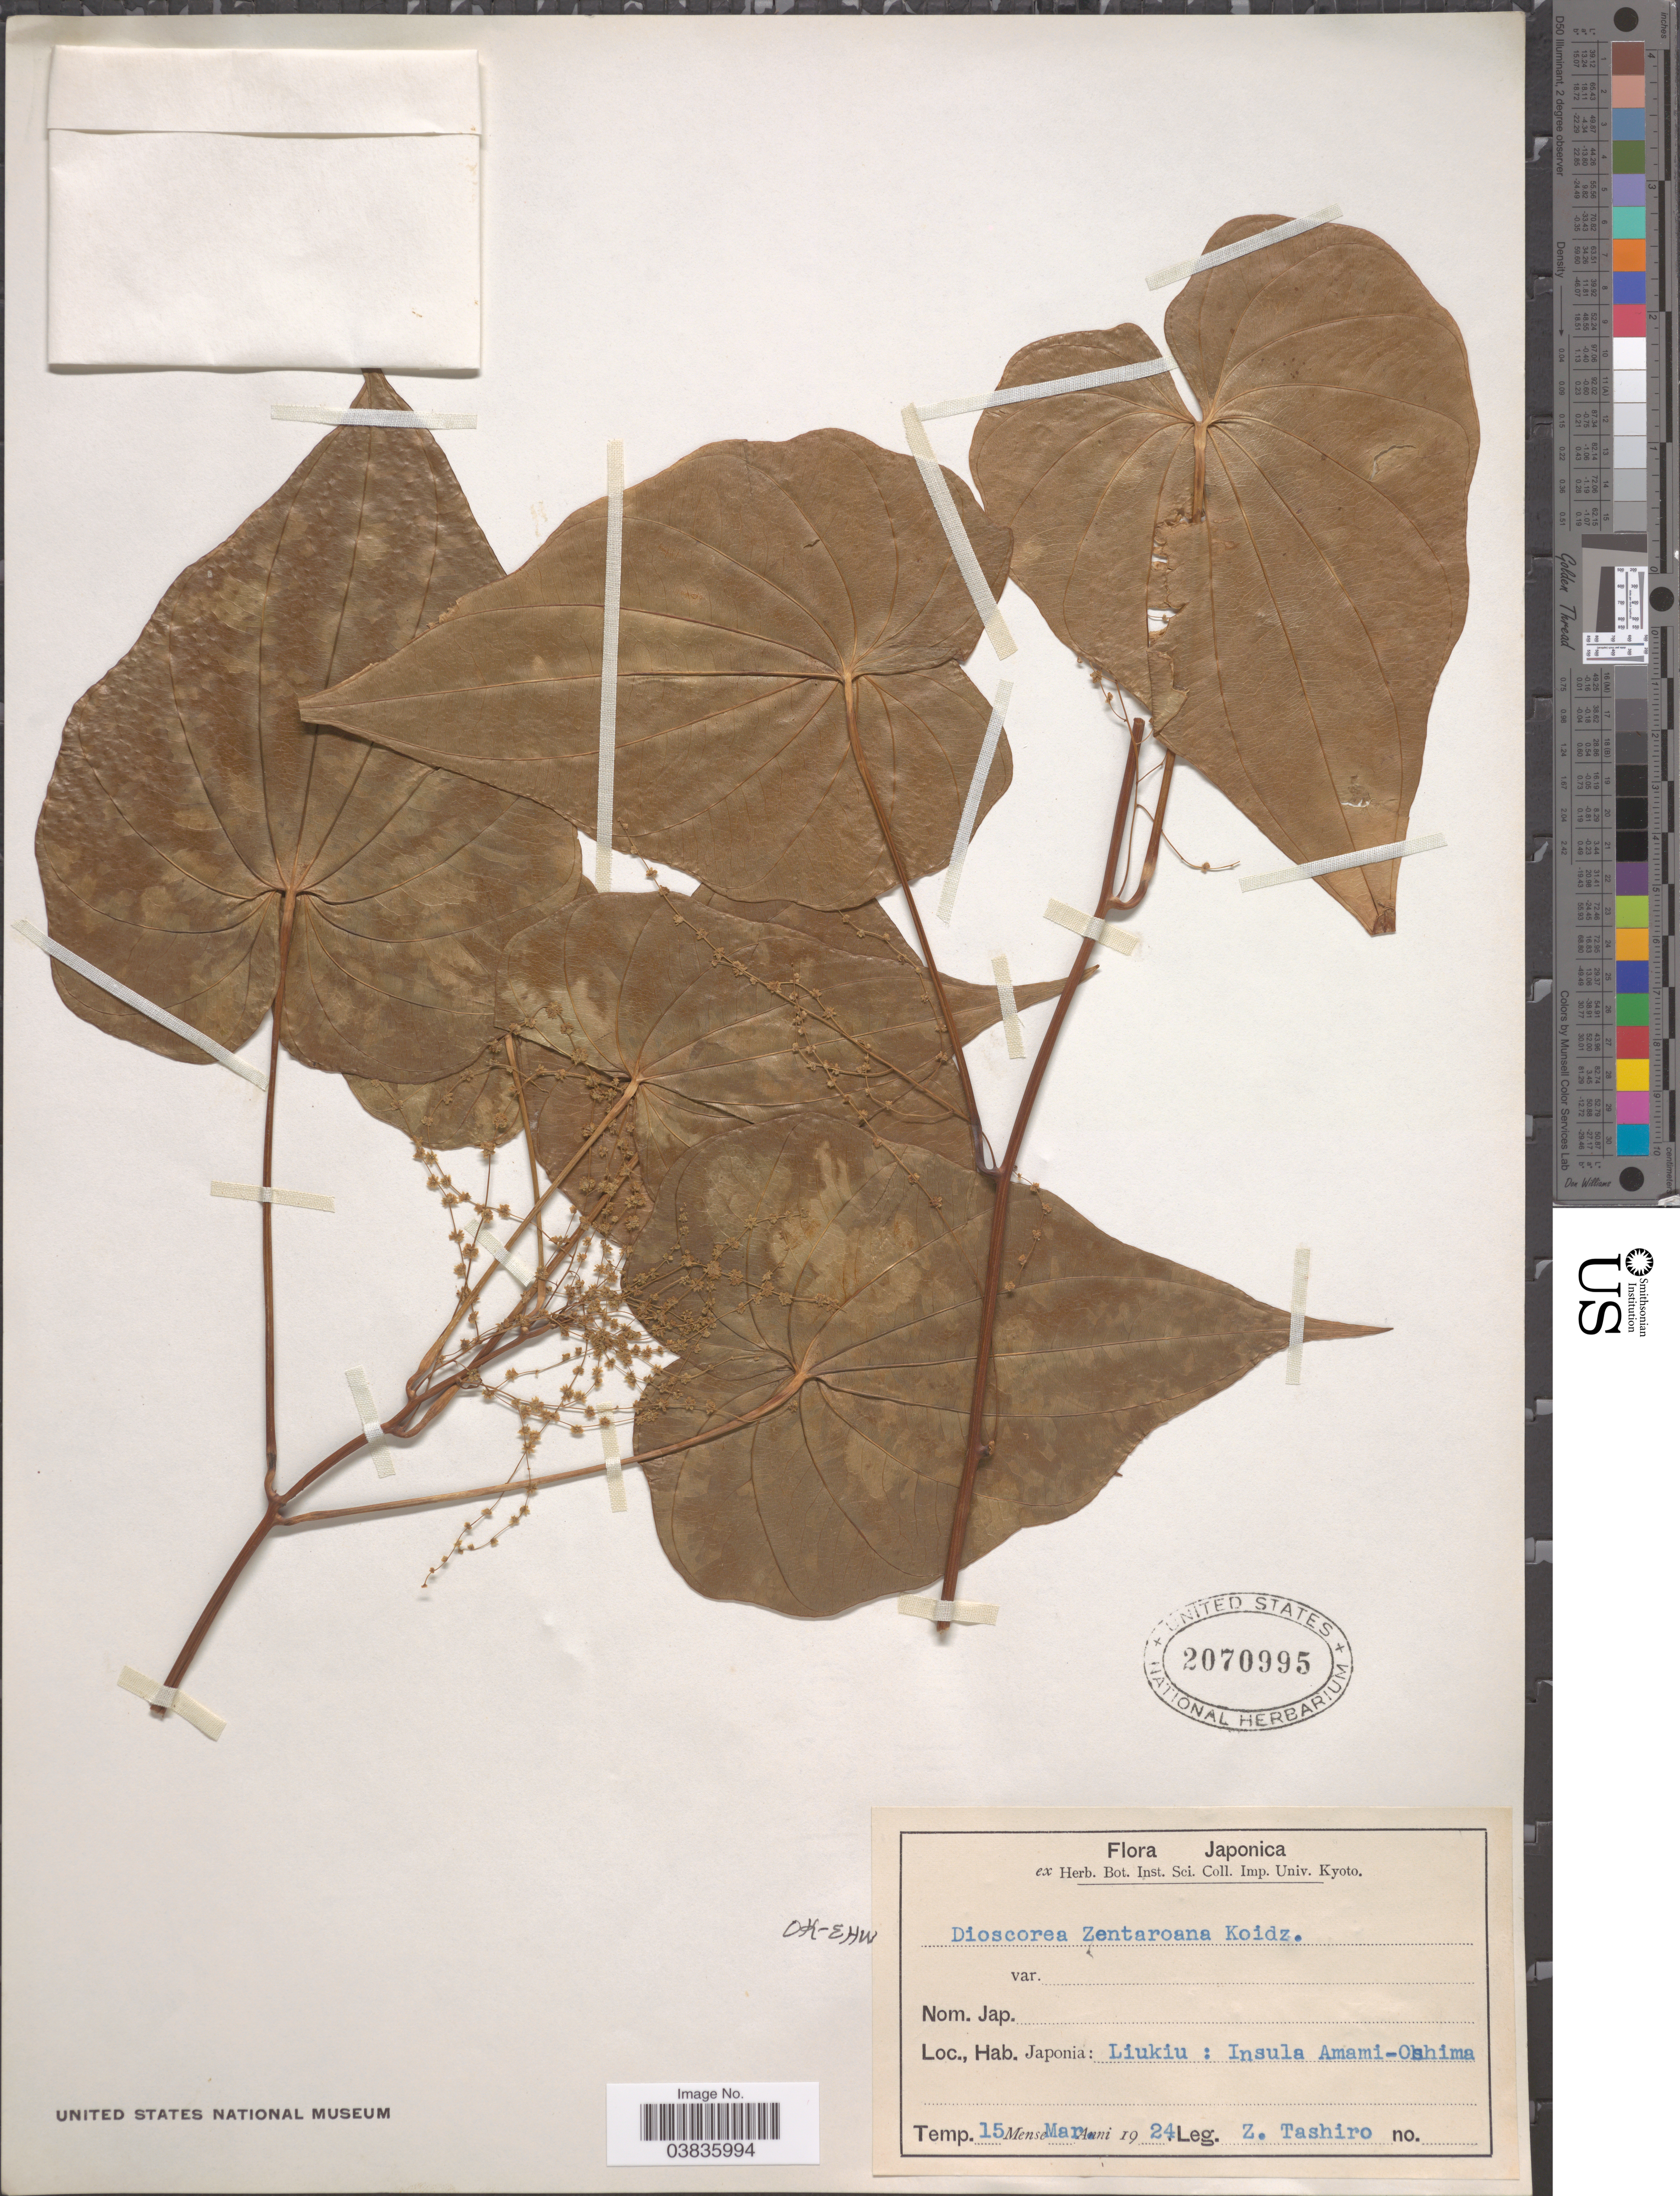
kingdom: Plantae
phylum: Tracheophyta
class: Liliopsida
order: Dioscoreales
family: Dioscoreaceae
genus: Dioscorea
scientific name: Dioscorea zentaroana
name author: Koidz.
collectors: Z. Tashiro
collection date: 1924-03-15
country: Japan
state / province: Okinawa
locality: Japonia: Liukiu: Insula Amami-Oshima.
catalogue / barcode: US 2070995